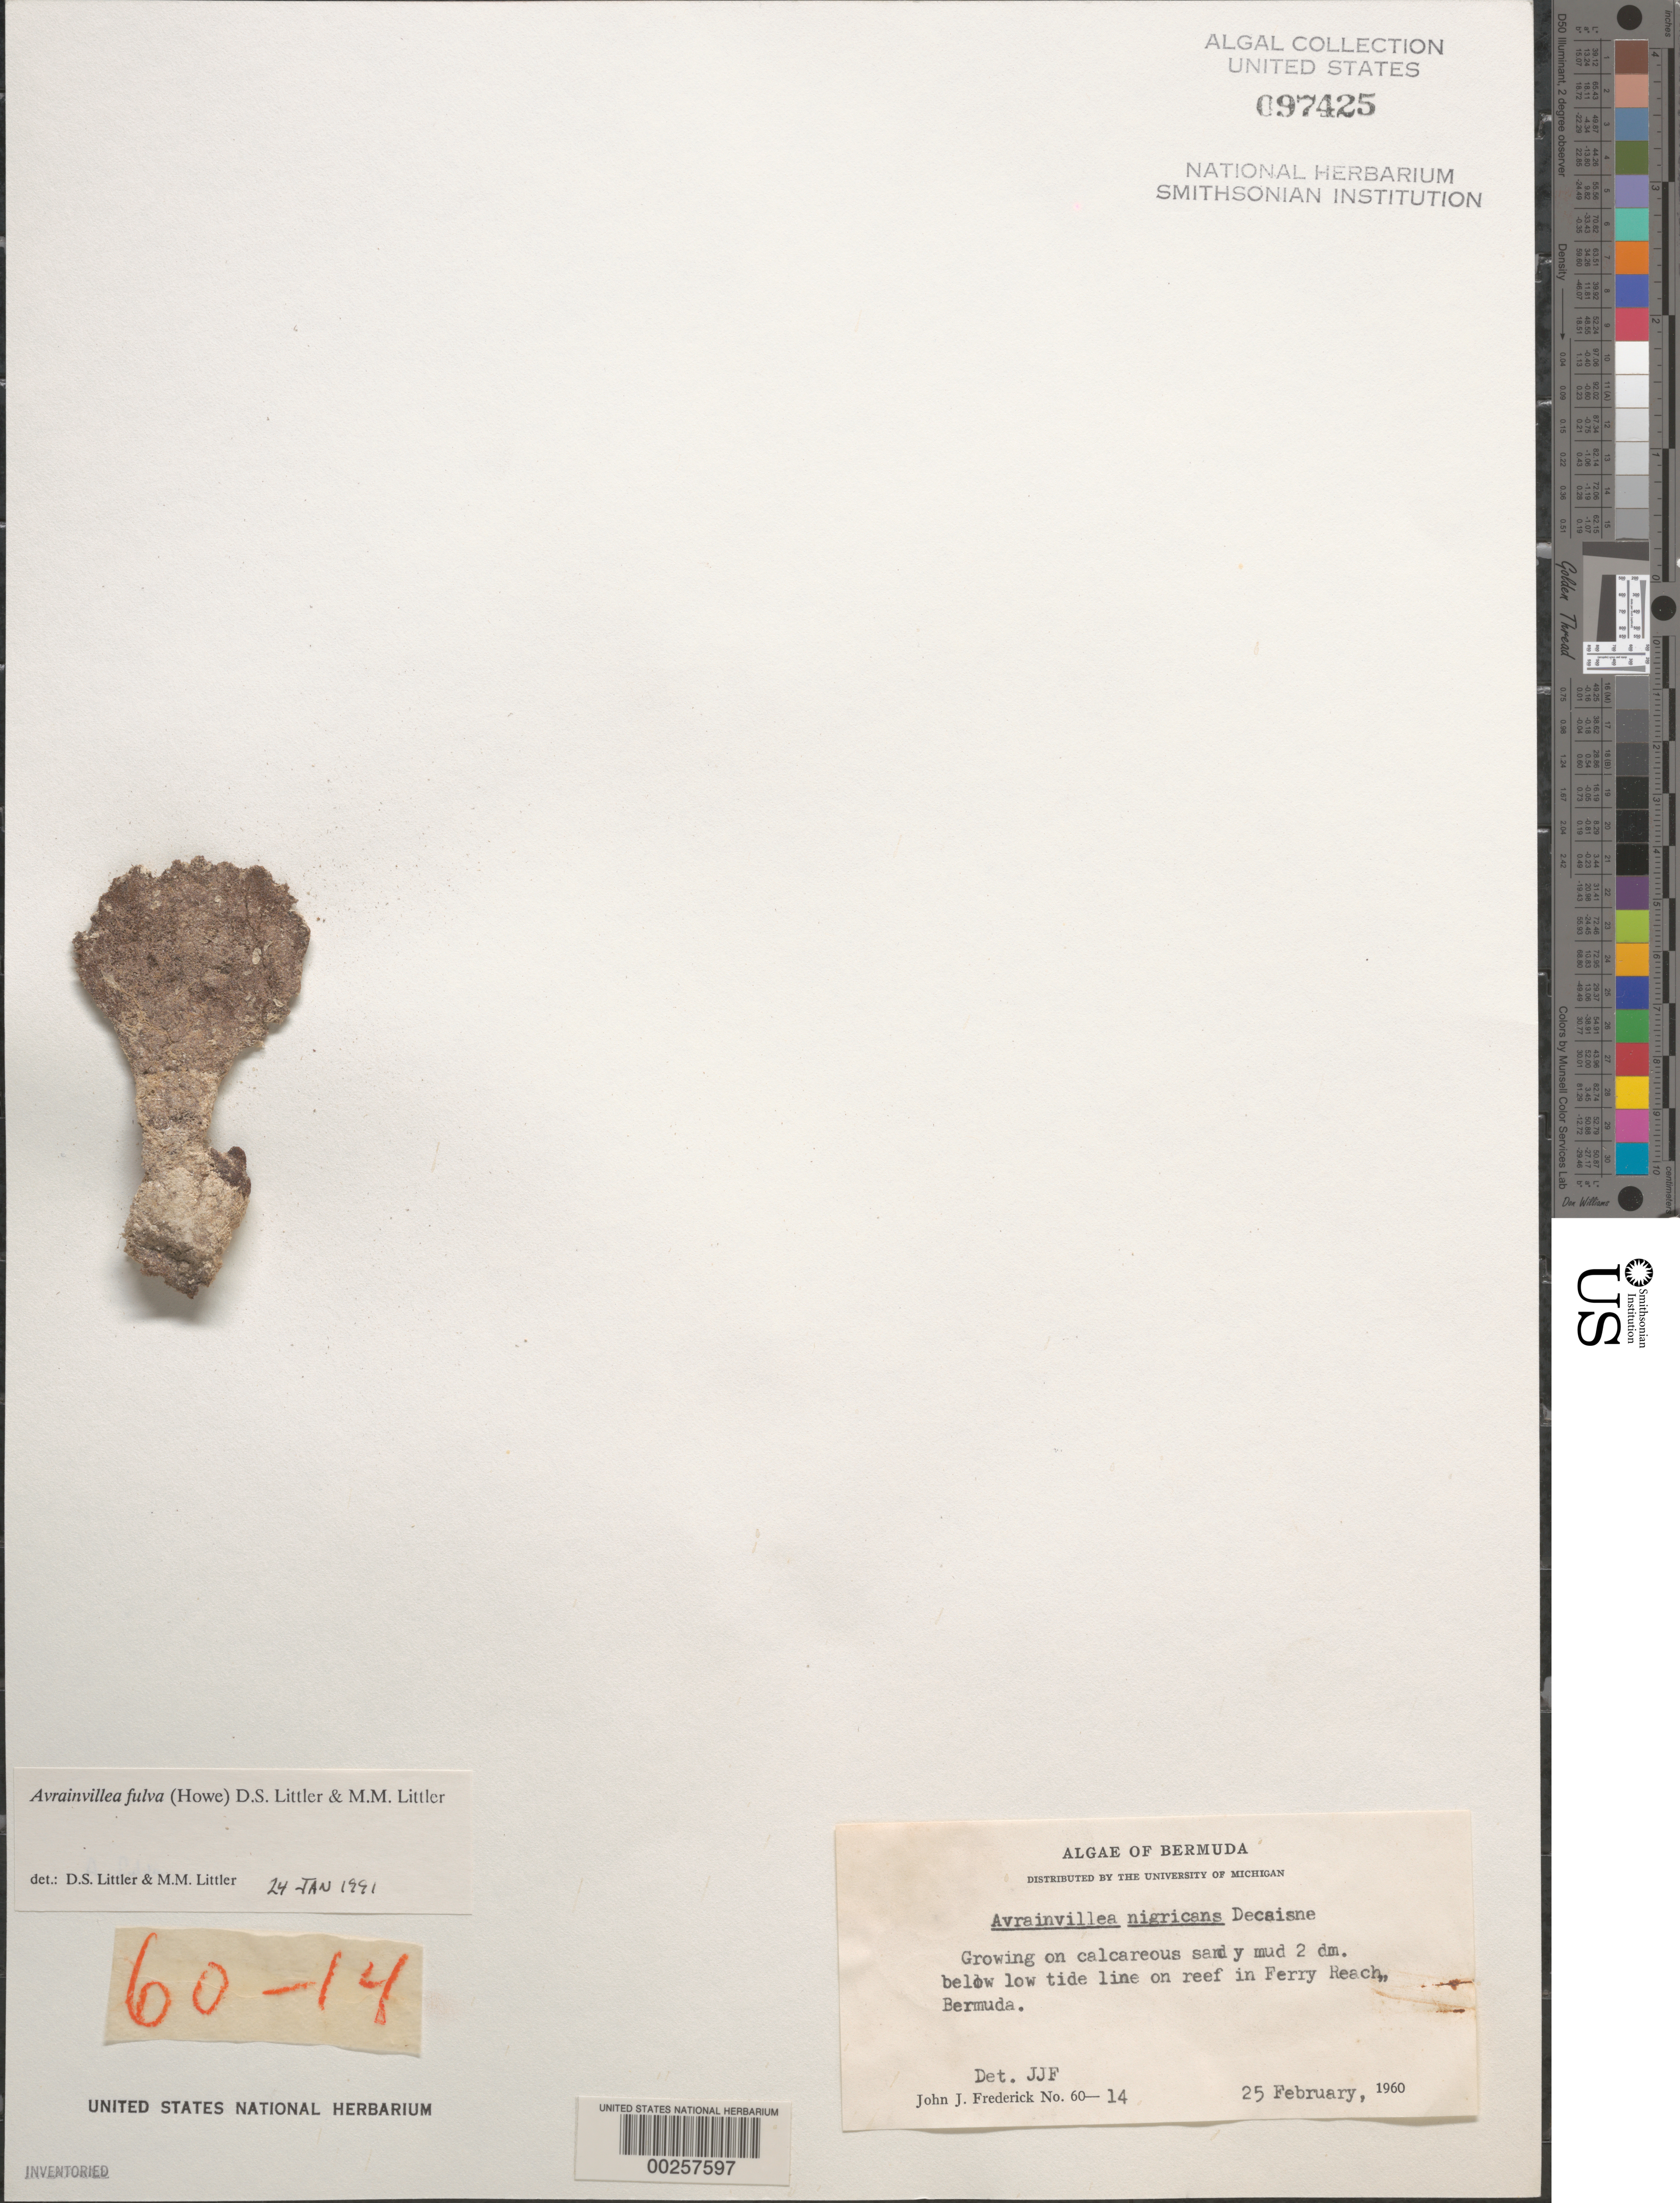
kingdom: Plantae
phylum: Chlorophyta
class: Ulvophyceae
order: Bryopsidales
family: Dichotomosiphonaceae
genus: Avrainvillea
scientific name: Avrainvillea fulva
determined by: Littler, D. S.; Littler, M. M.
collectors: J. Frederick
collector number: JJF 60-14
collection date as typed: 25 Feb 1960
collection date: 1960-02-25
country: Bermuda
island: St. George's Island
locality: Ferry Reach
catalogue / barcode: US 97425